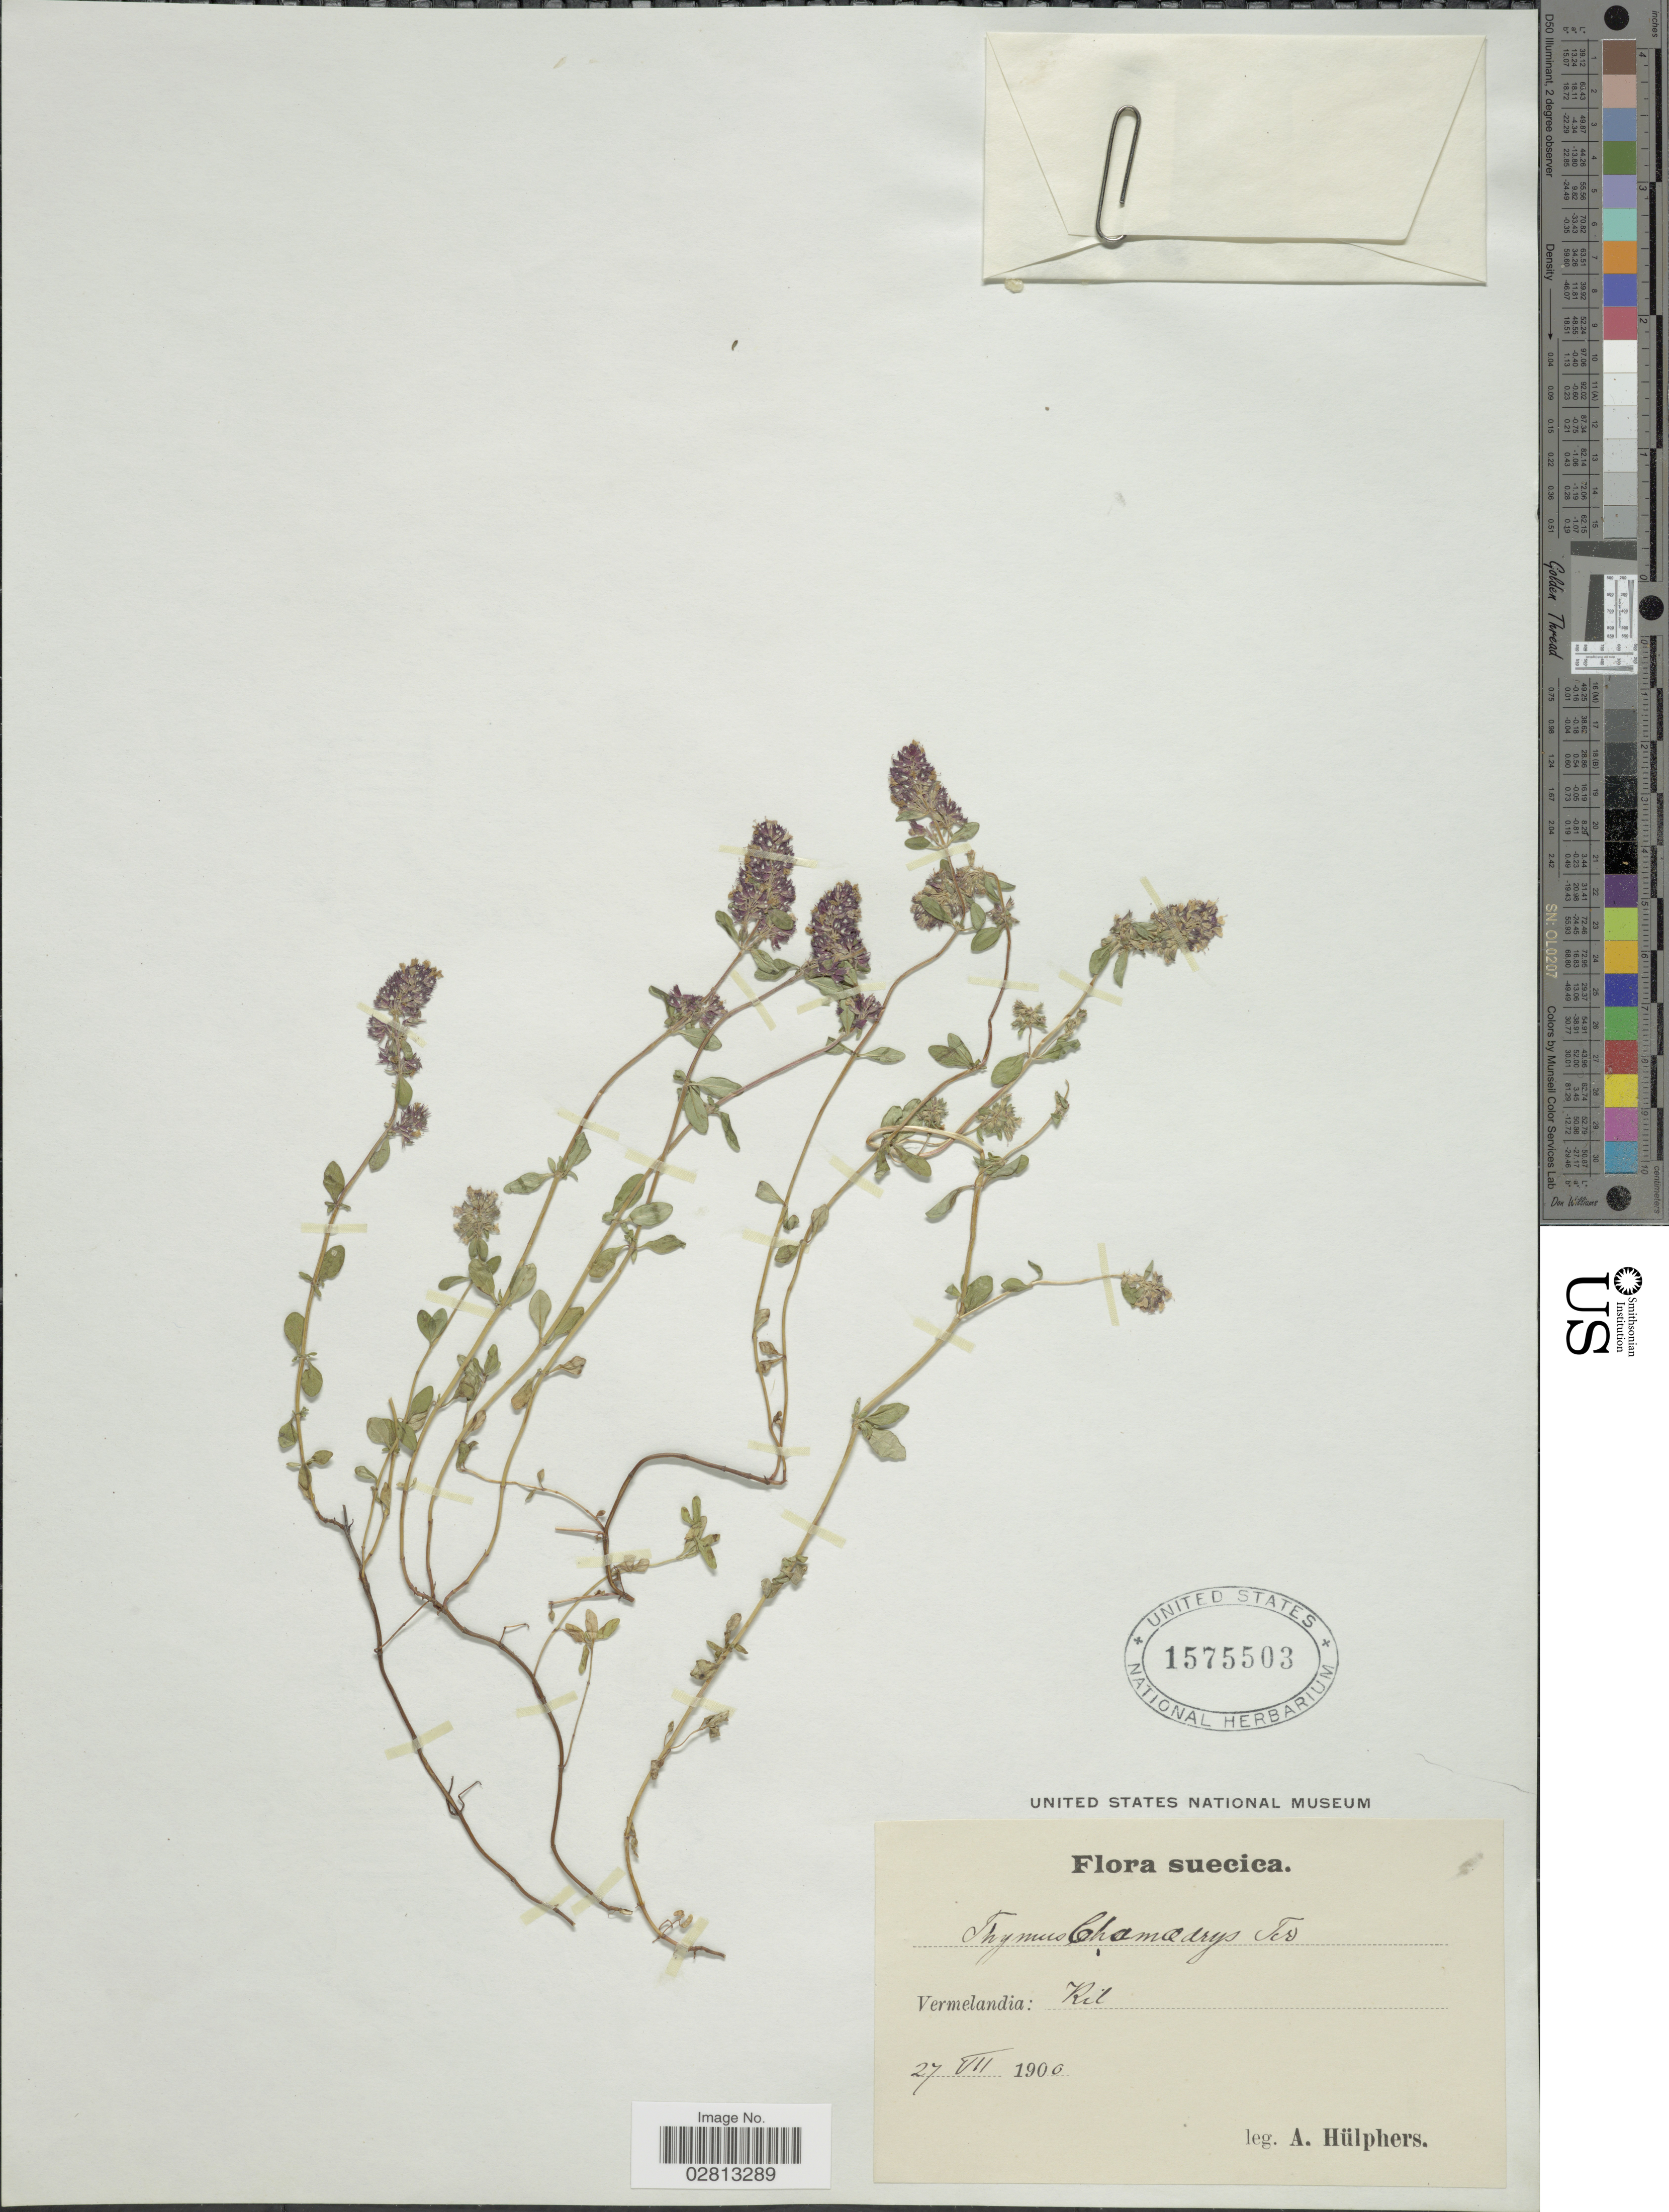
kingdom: Plantae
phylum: Tracheophyta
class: Magnoliopsida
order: Lamiales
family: Lamiaceae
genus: Thymus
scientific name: Thymus chamaedrys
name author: Fr.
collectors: A. Hülphers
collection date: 1900-07-27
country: Sweden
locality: Vermelandia, Ril.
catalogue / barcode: US 1575503